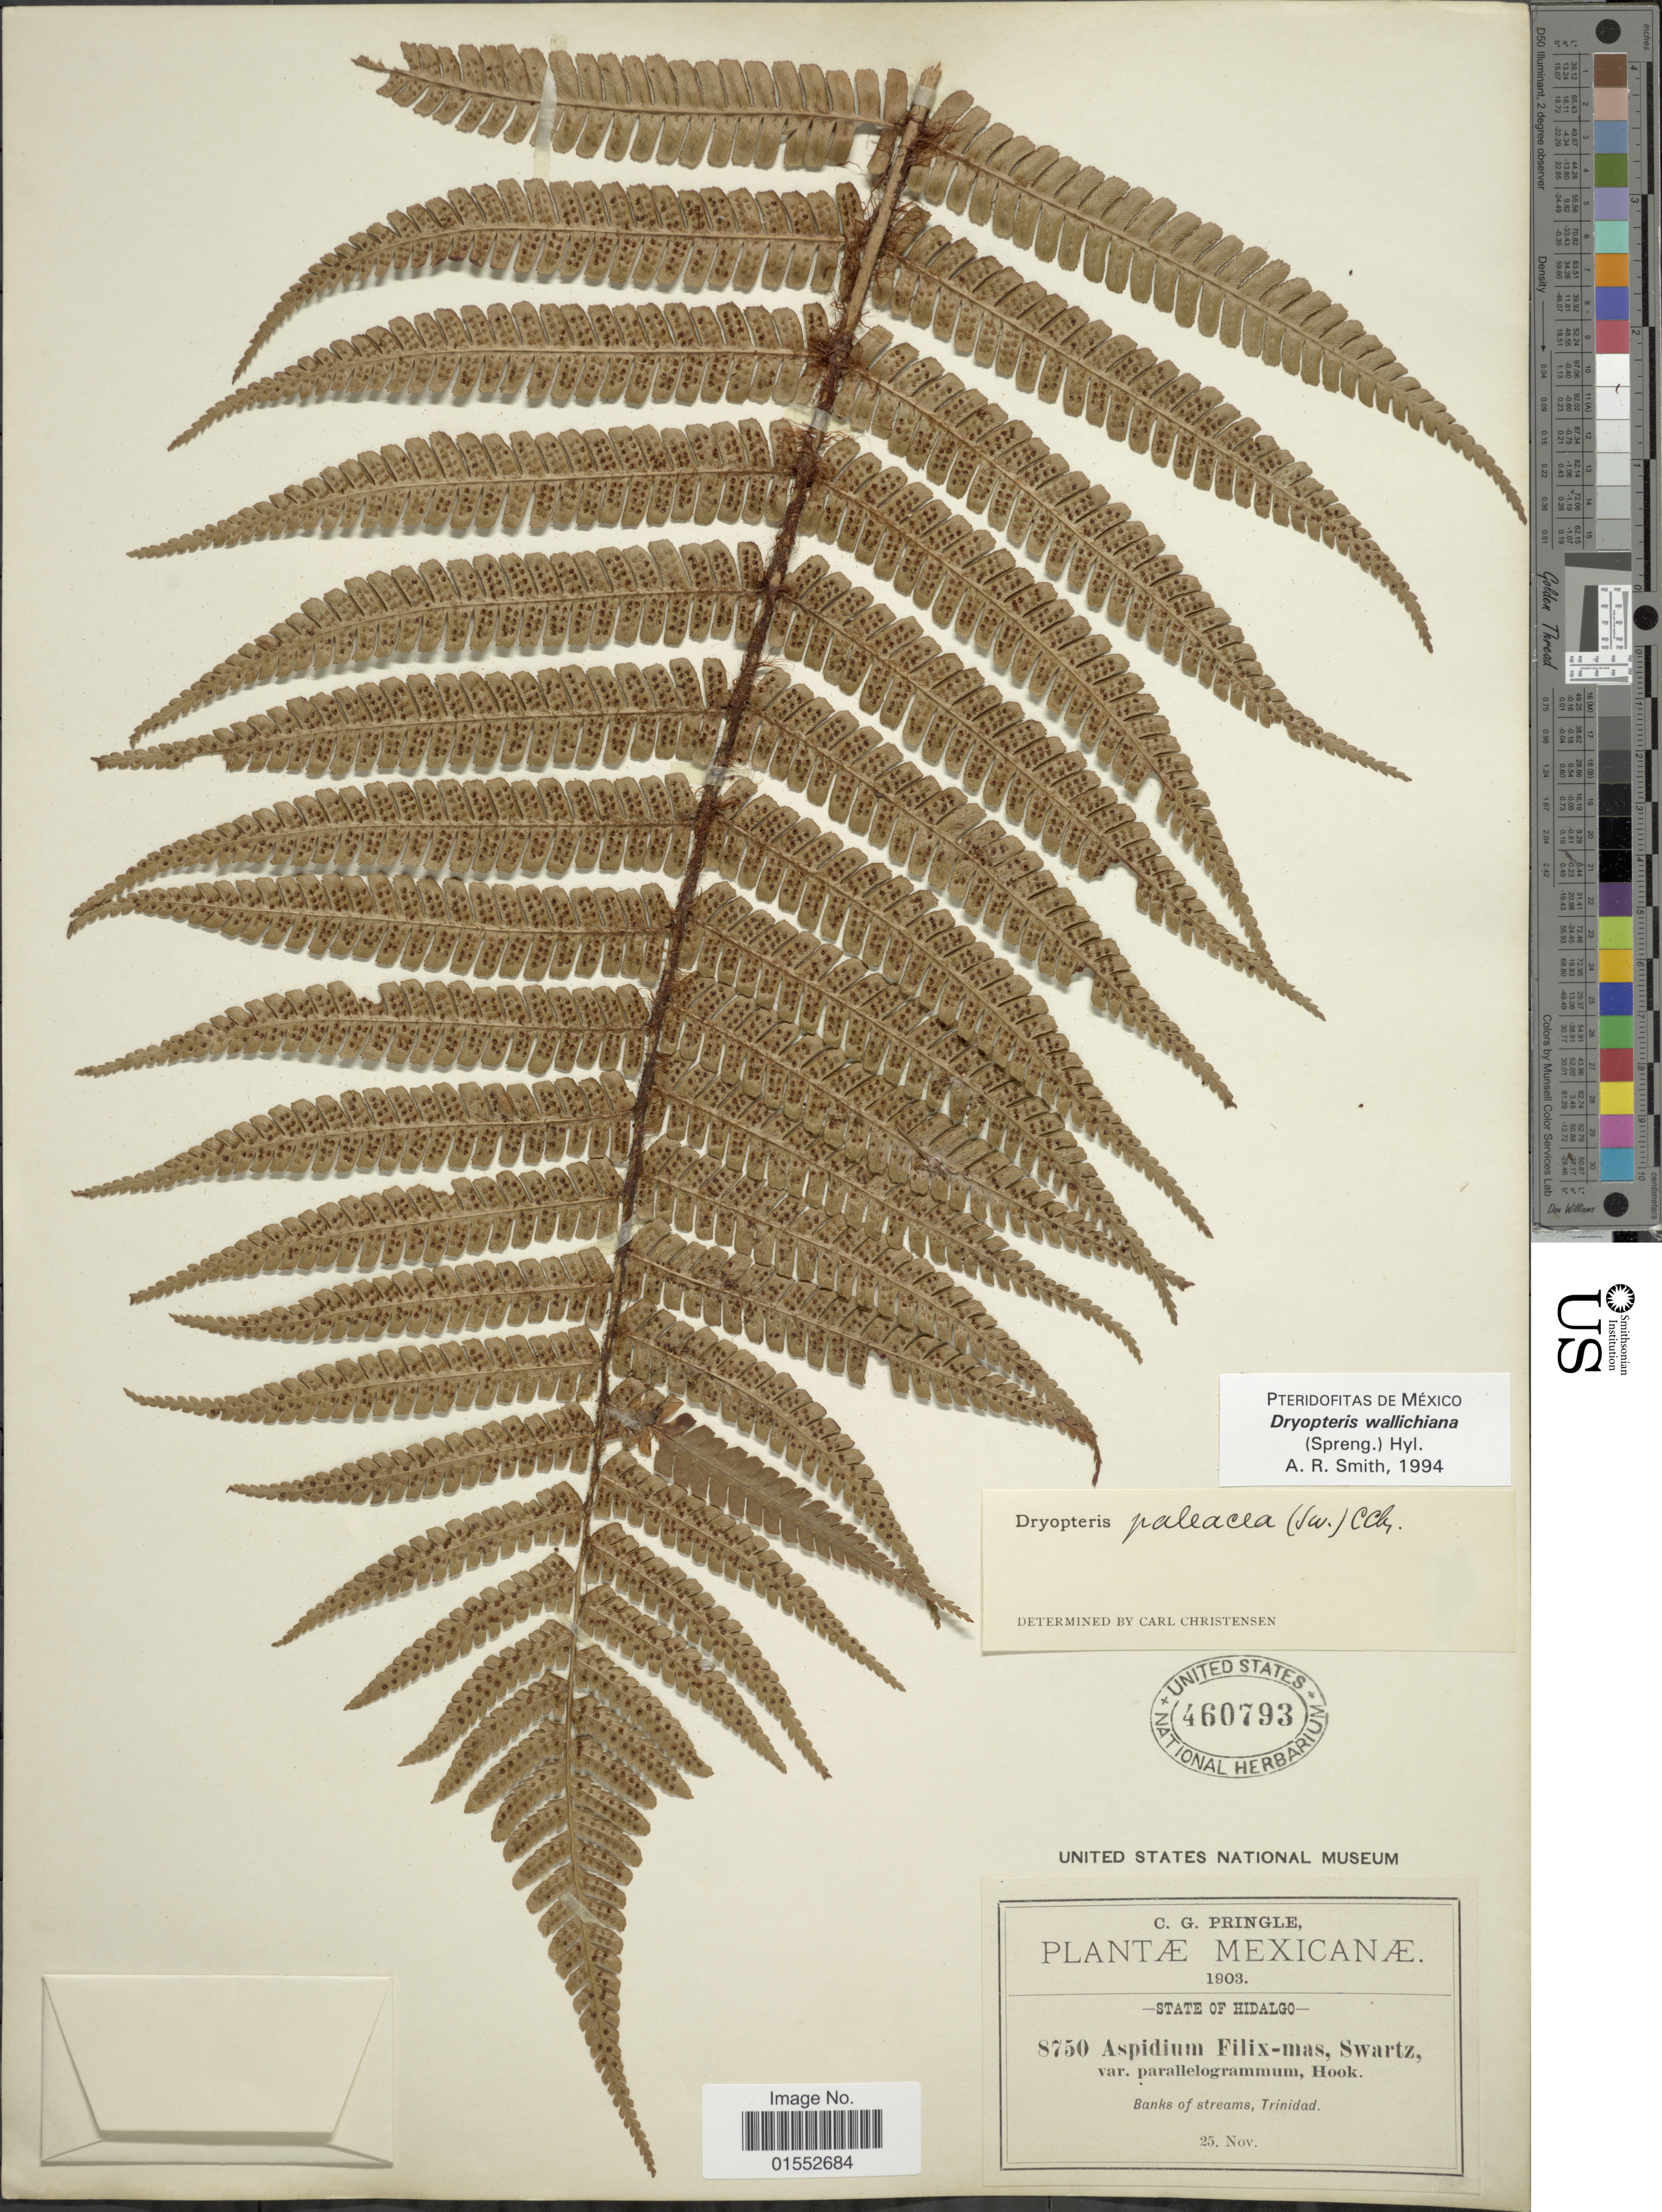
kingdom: Plantae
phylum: Tracheophyta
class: Polypodiopsida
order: Polypodiales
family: Dryopteridaceae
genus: Dryopteris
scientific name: Dryopteris wallichiana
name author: (Spreng.) Hyl.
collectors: C. G. Pringle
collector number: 8750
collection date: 1903-11-25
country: Mexico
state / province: Hidalgo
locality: Mexicanae, banks of streams, Trinidad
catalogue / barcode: US 460793